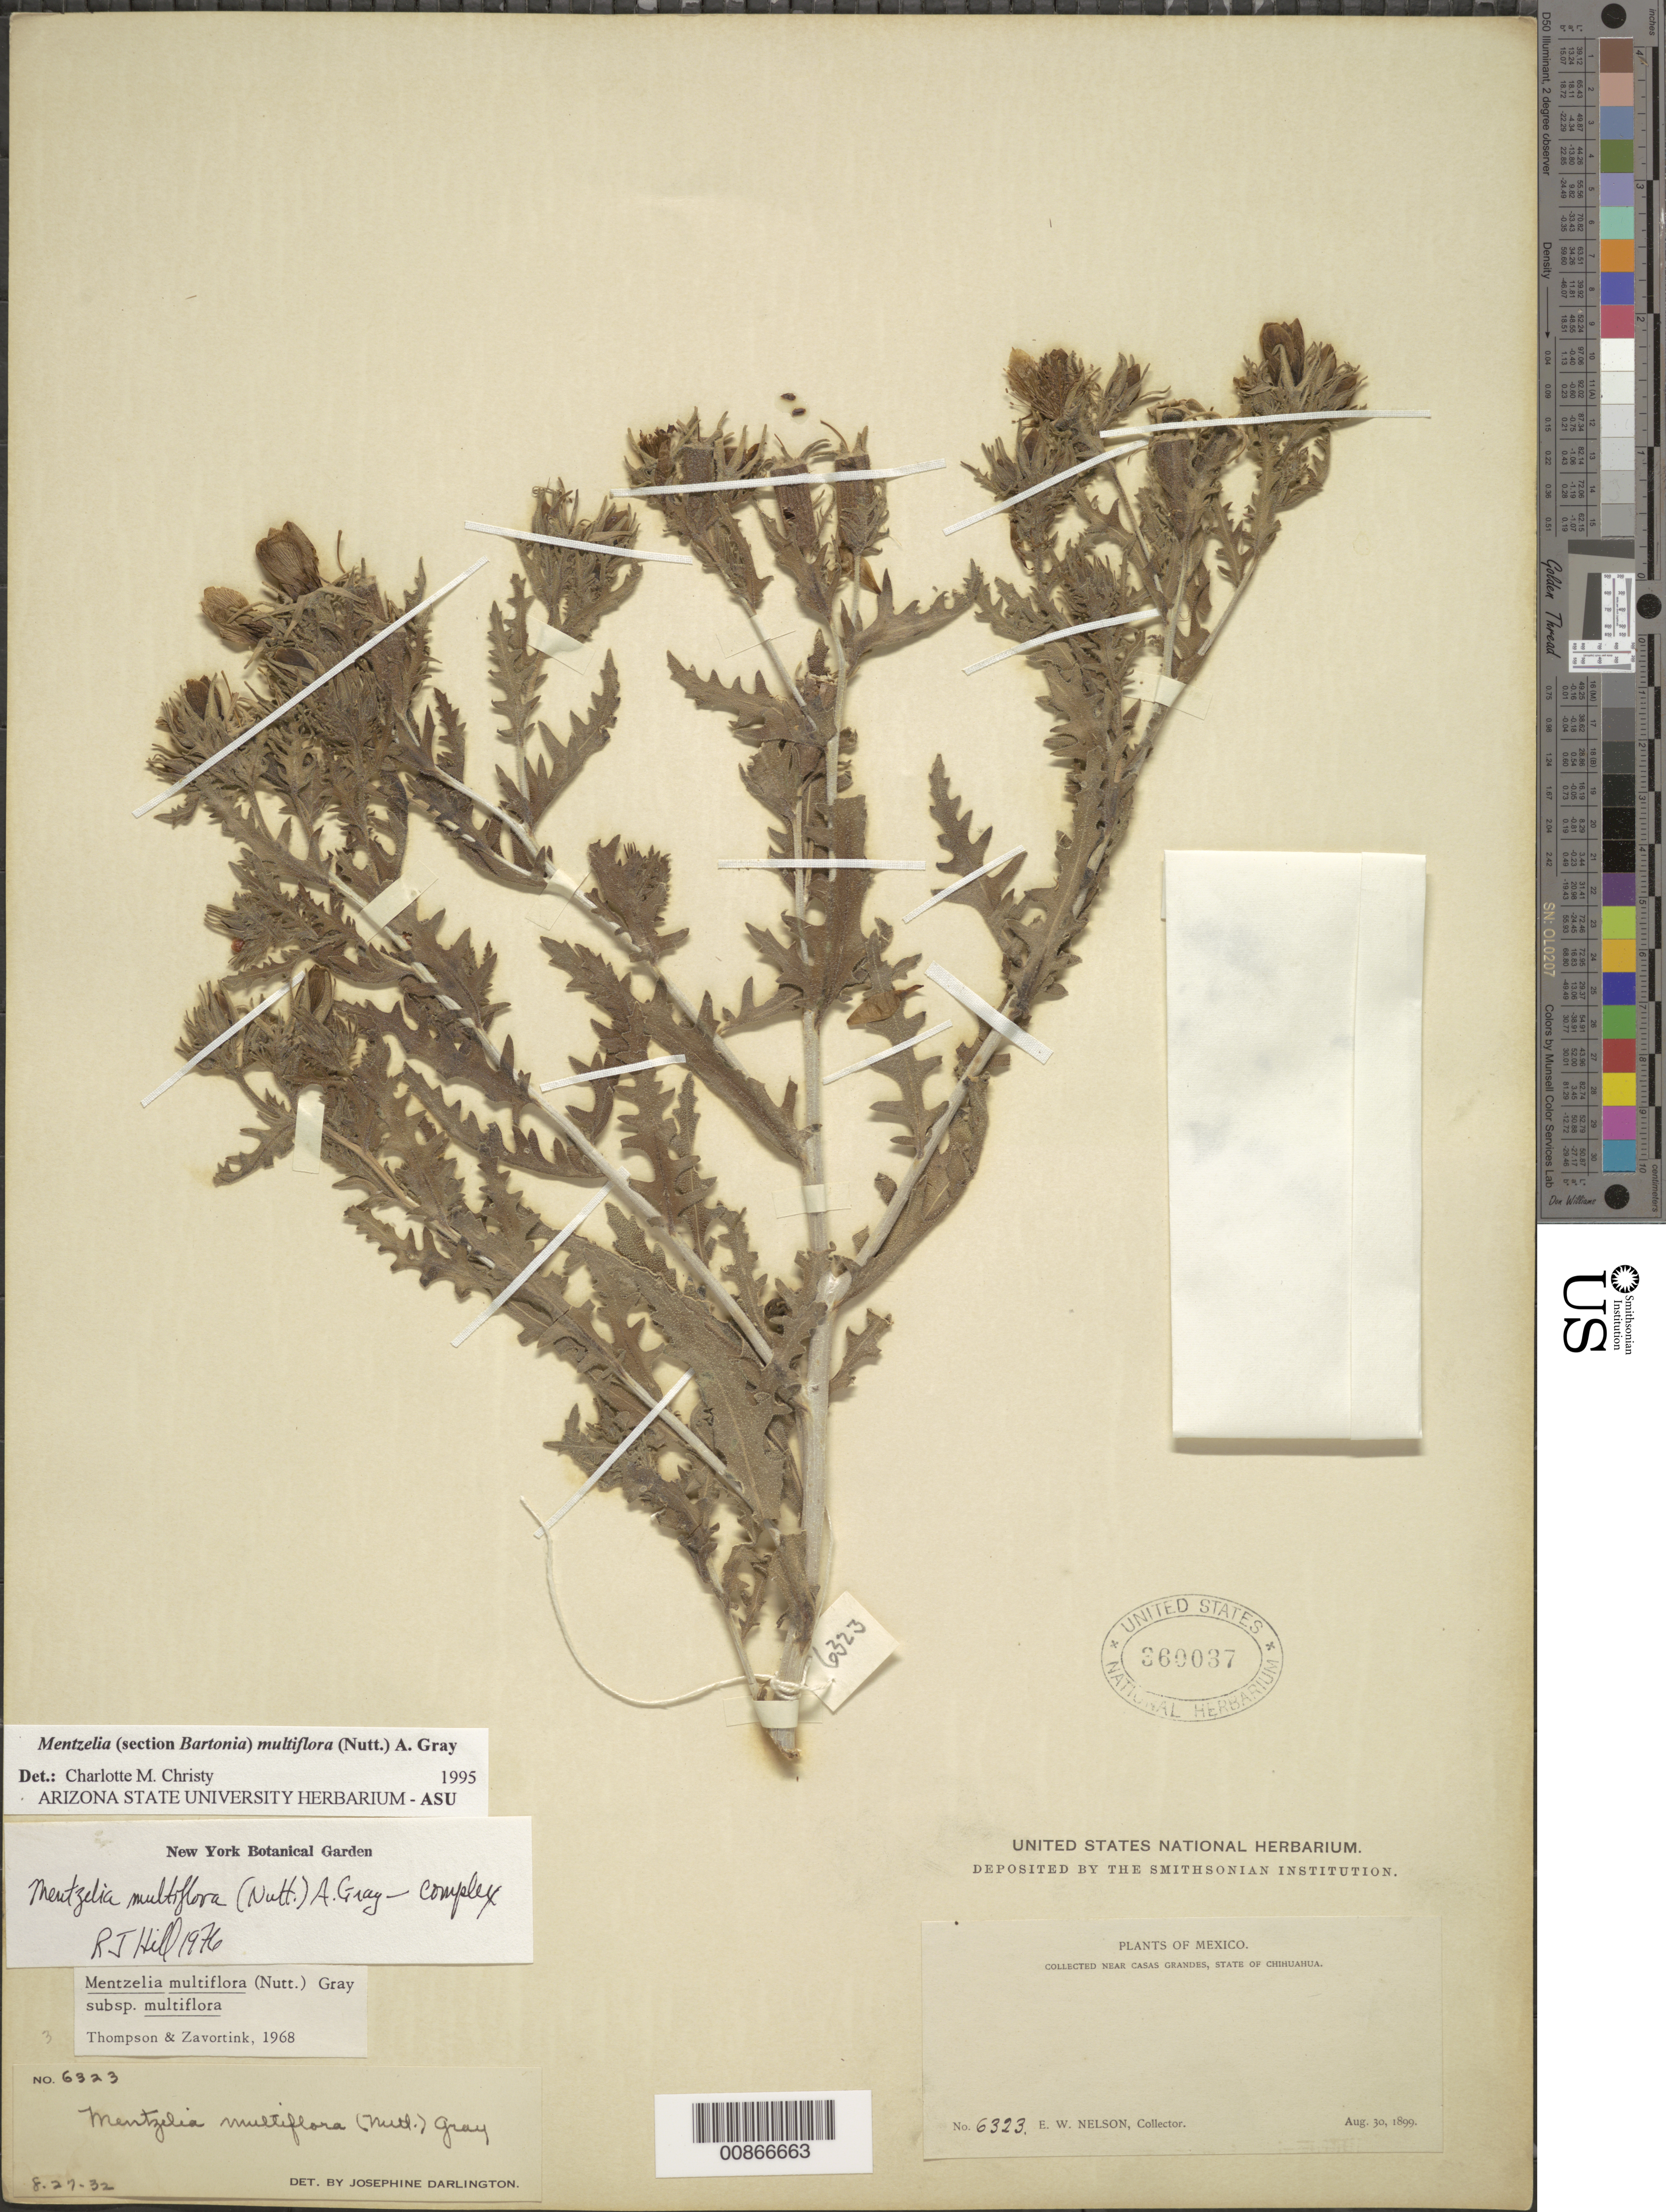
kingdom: Plantae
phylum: Tracheophyta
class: Magnoliopsida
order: Cornales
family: Loasaceae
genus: Mentzelia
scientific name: Mentzelia multiflora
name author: (Nutt.) A. Gray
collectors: E. W. Nelson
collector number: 6323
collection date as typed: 30 Aug 1899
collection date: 1899-08-30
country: Mexico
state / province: Chihuahua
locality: Near Casas Grandes, Chihuahua.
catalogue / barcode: US 360037